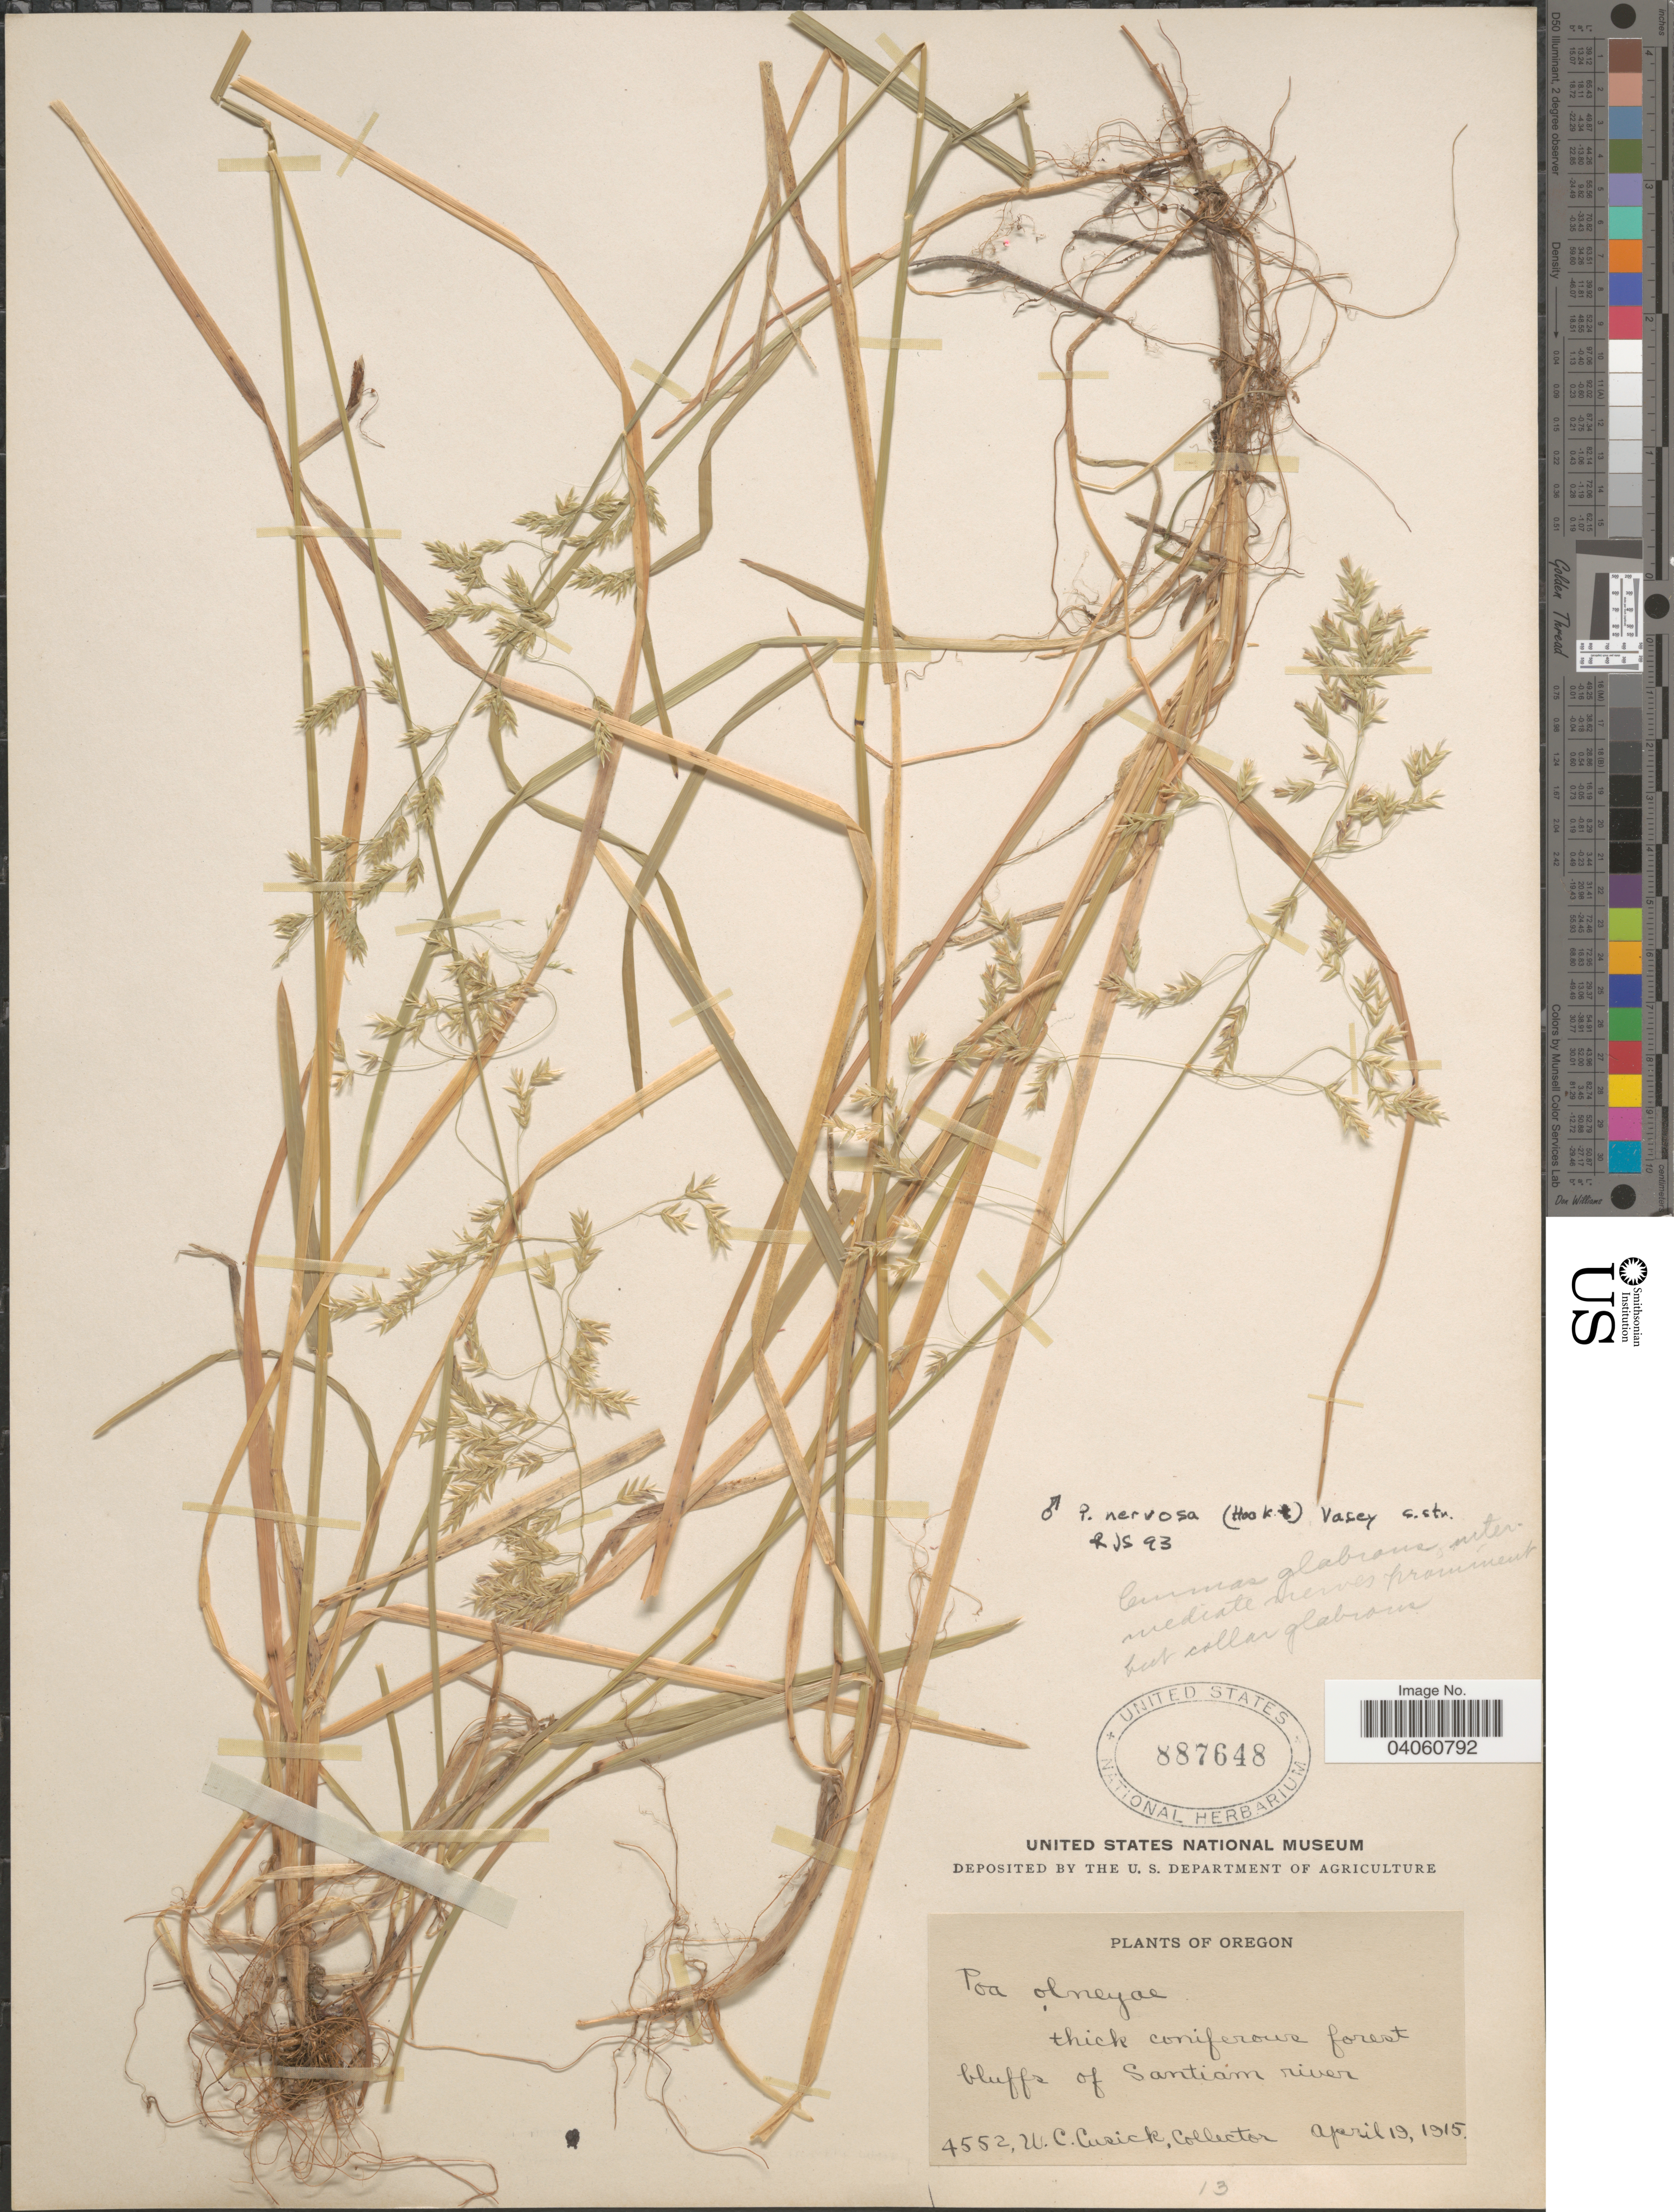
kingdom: Plantae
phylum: Tracheophyta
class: Liliopsida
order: Poales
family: Poaceae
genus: Poa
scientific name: Poa nervosa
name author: (Hook.) Vasey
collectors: W. C. Cusick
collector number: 4552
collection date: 1915-04-19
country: United States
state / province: Oregon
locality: Bluffs of Santiam river.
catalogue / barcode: US 887648